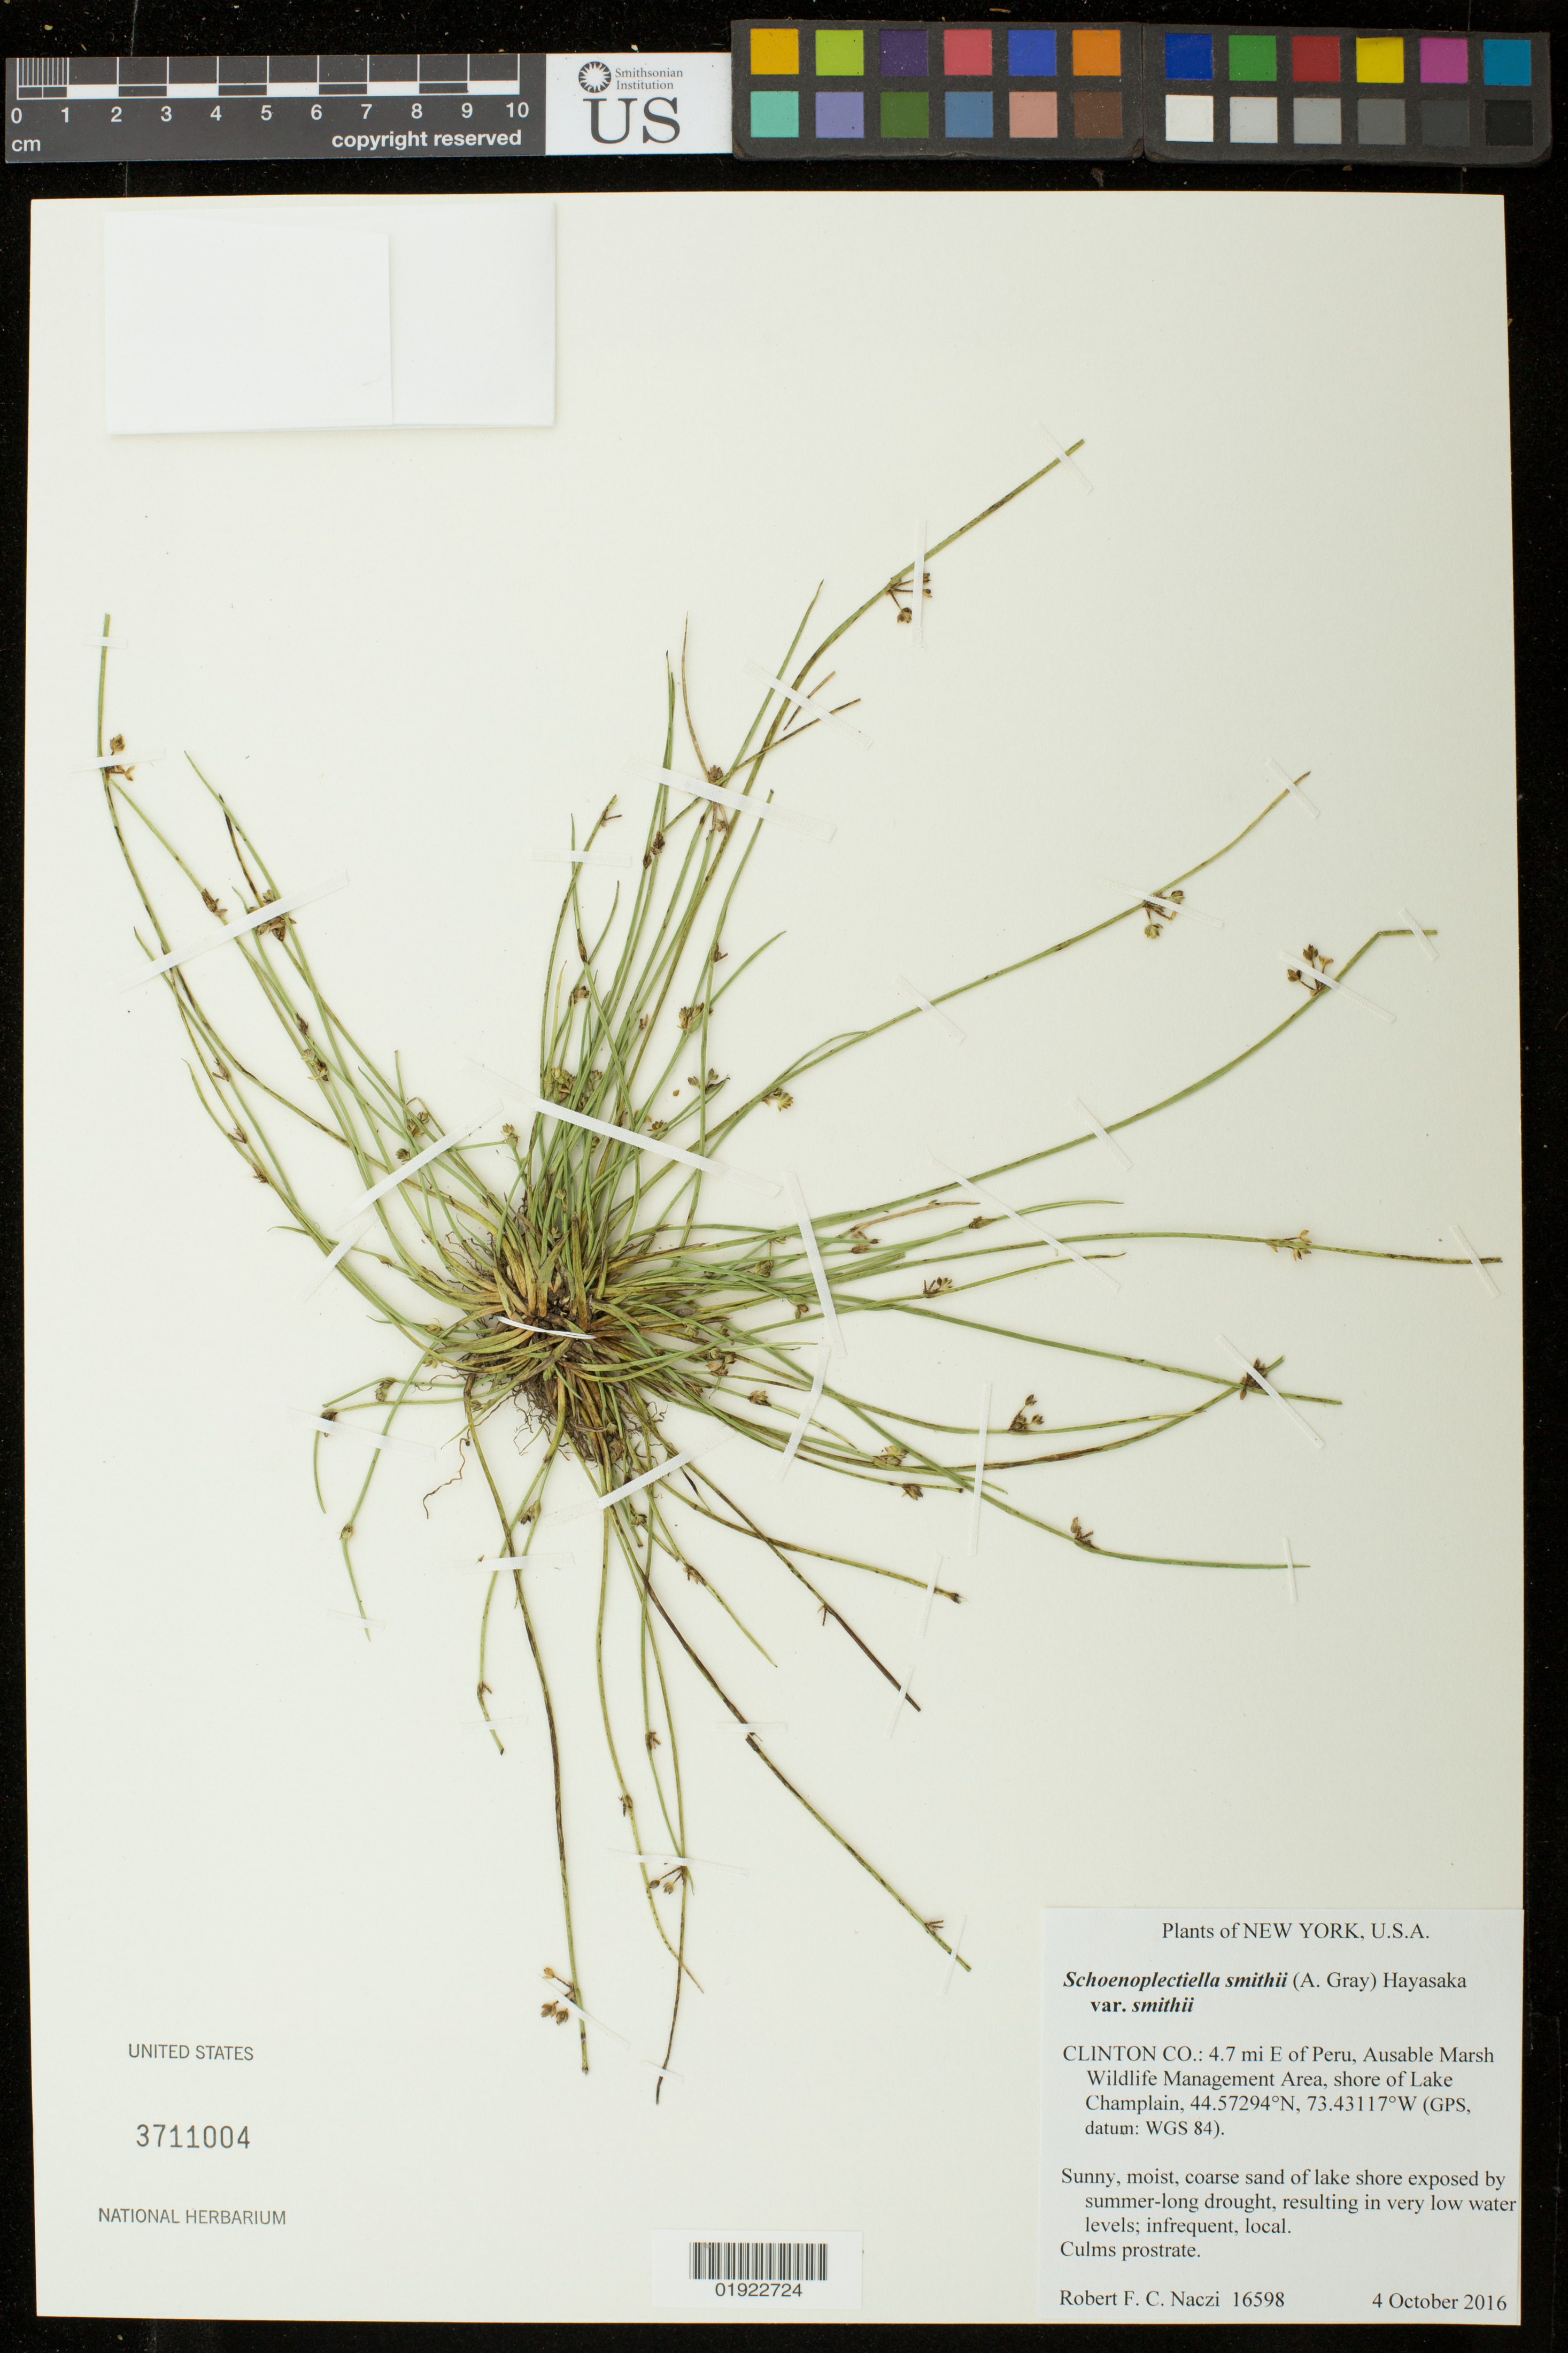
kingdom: Plantae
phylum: Tracheophyta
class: Liliopsida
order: Poales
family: Cyperaceae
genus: Schoenoplectiella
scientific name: Schoenoplectiella smithii var. smithii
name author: (A. Gray) Hayasaka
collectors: R. F. C. Naczi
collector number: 16598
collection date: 2016-10-04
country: United States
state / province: New York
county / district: Clinton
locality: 4.7 mi E of Peru, Ausable Marsh Wildlife Management Area, shore of Lake Champlain.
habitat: Sunny, moist, coarse sand of lake shore exposed by summer-long drought, resulting in very low water levels; infrequent, local.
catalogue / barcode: US 3711004